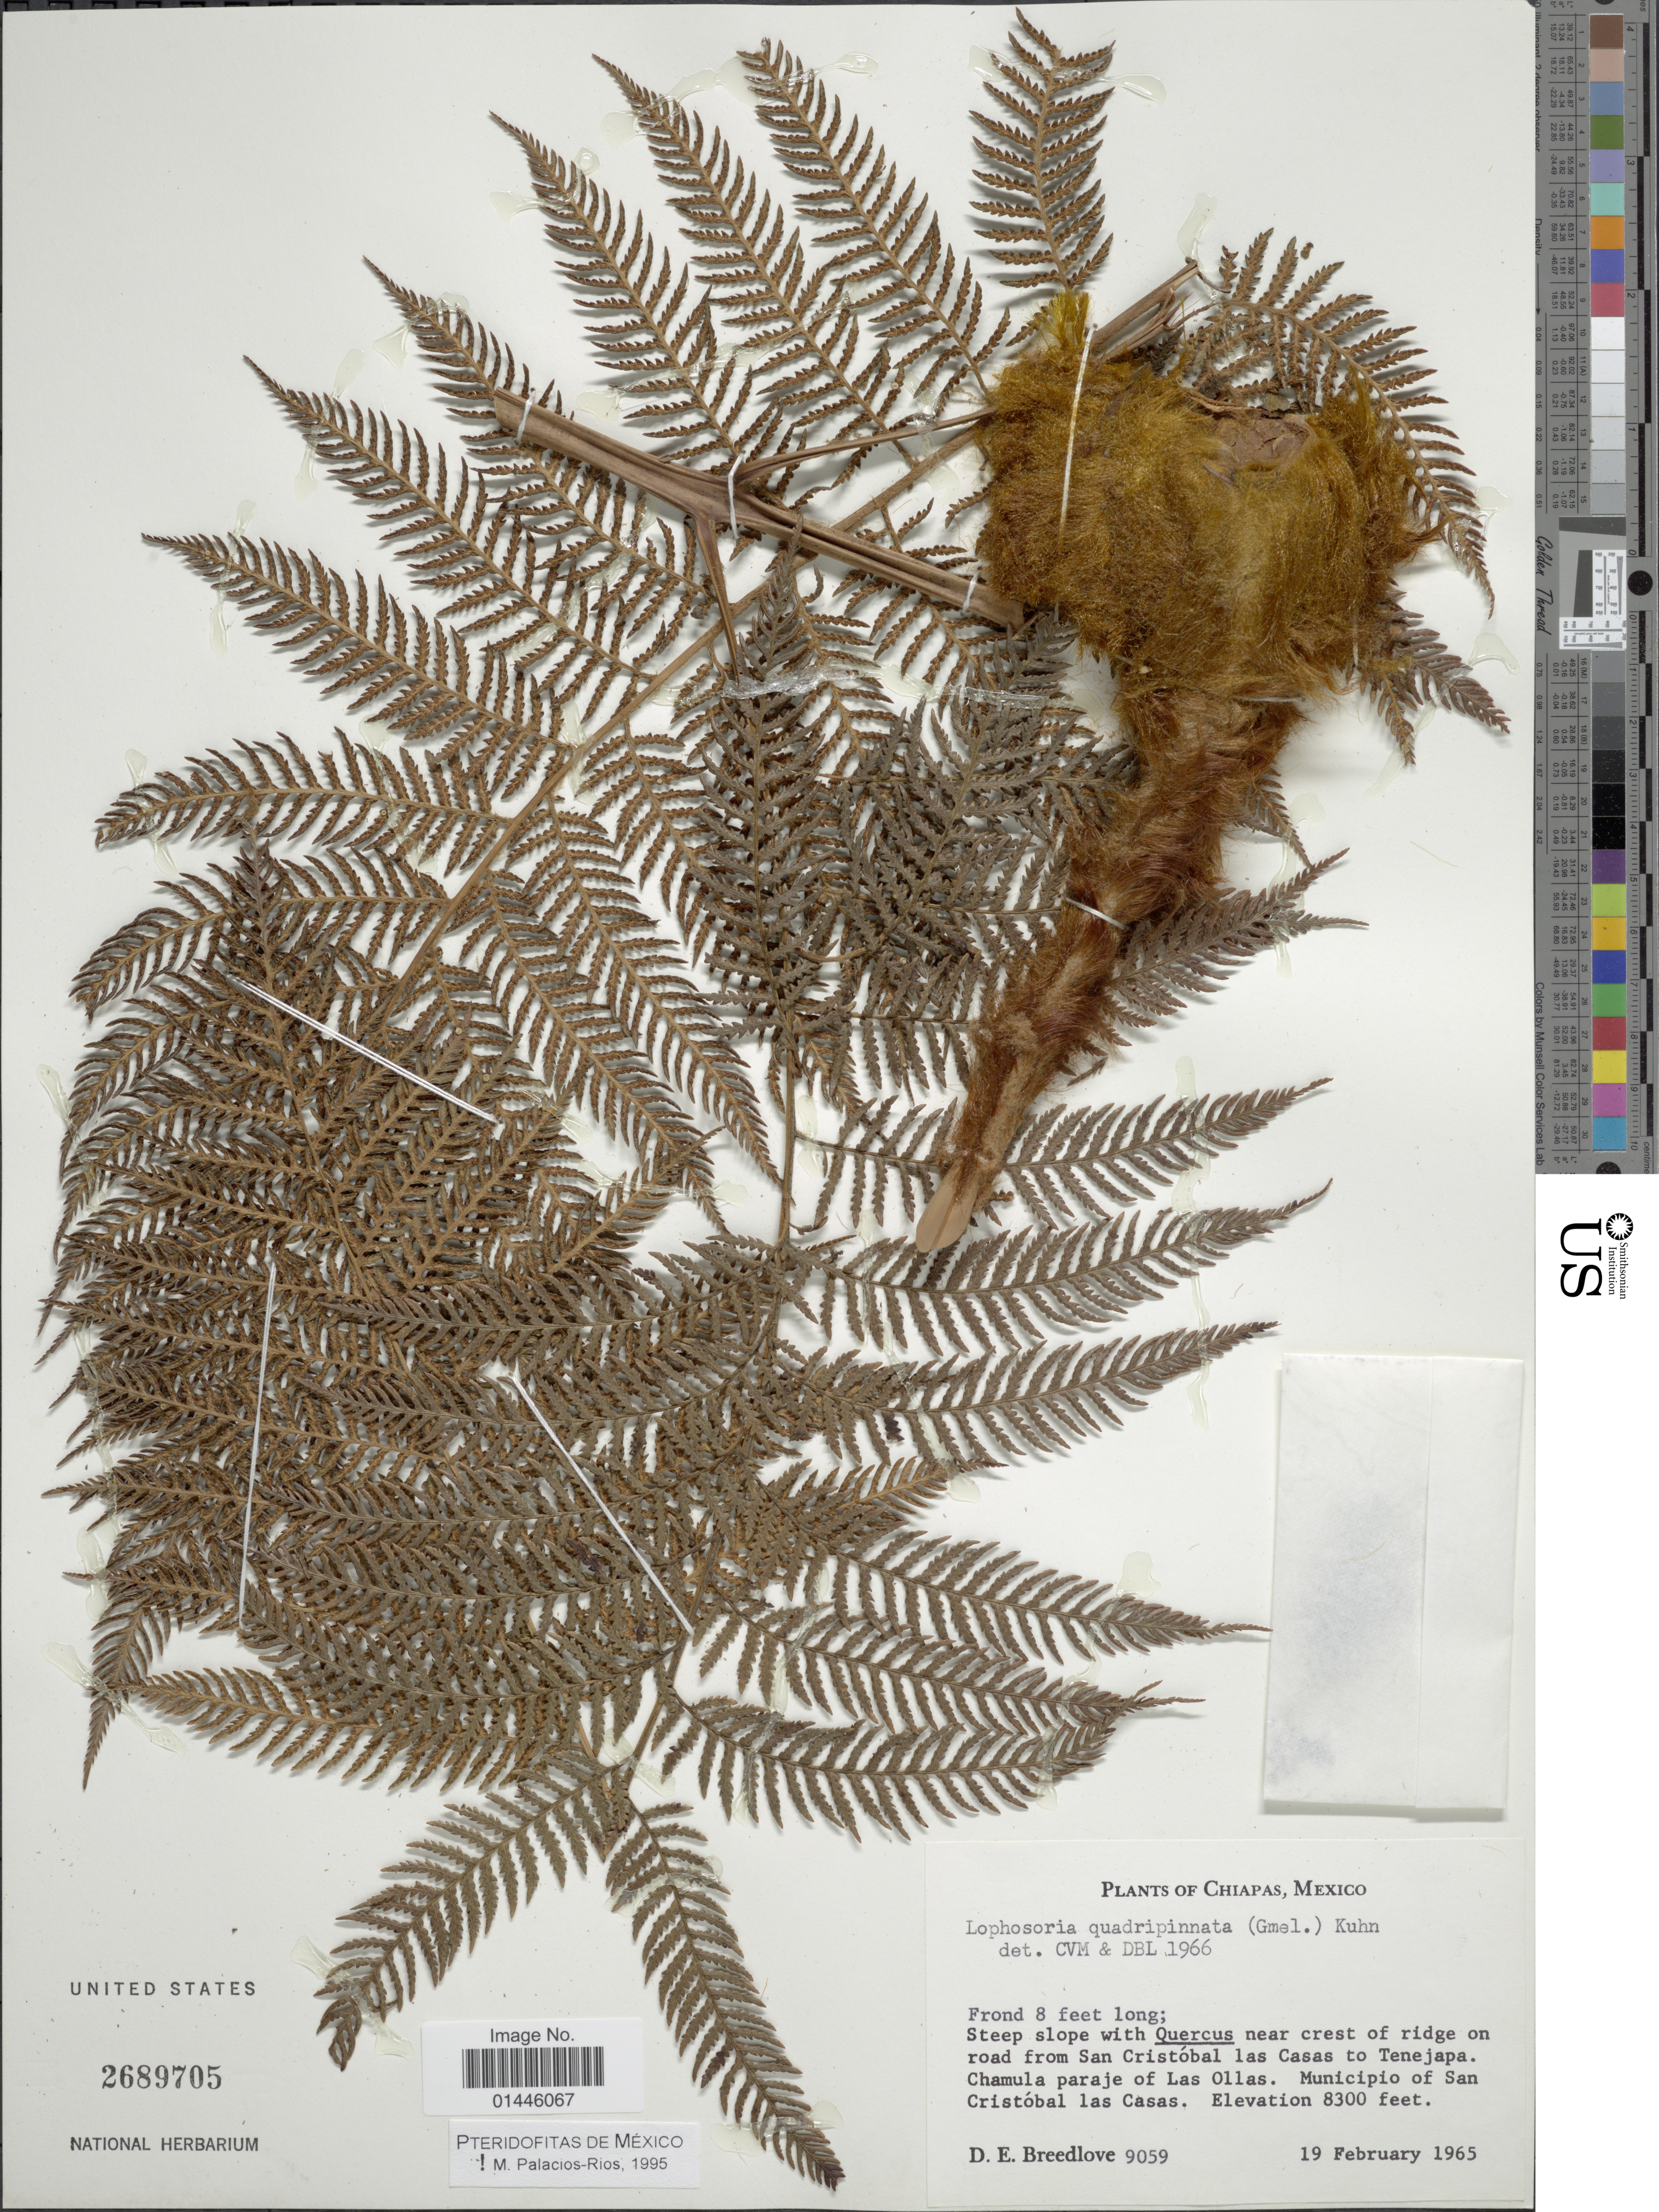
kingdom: Plantae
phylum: Tracheophyta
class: Polypodiopsida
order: Cyatheales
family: Dicksoniaceae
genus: Lophosoria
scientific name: Lophosoria quadripinnata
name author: (J.F. Gmel.) C. Chr.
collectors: D. E. Breedlove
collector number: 9059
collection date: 1965-02-19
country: Mexico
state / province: Chiapas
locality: Steep slope near crest of ridge on road from San Cristobal las Casas to Tenejapa, Chamula paraje of Las Ollas, Municipio of Cristobal las Casas.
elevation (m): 2530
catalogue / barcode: US 2689705